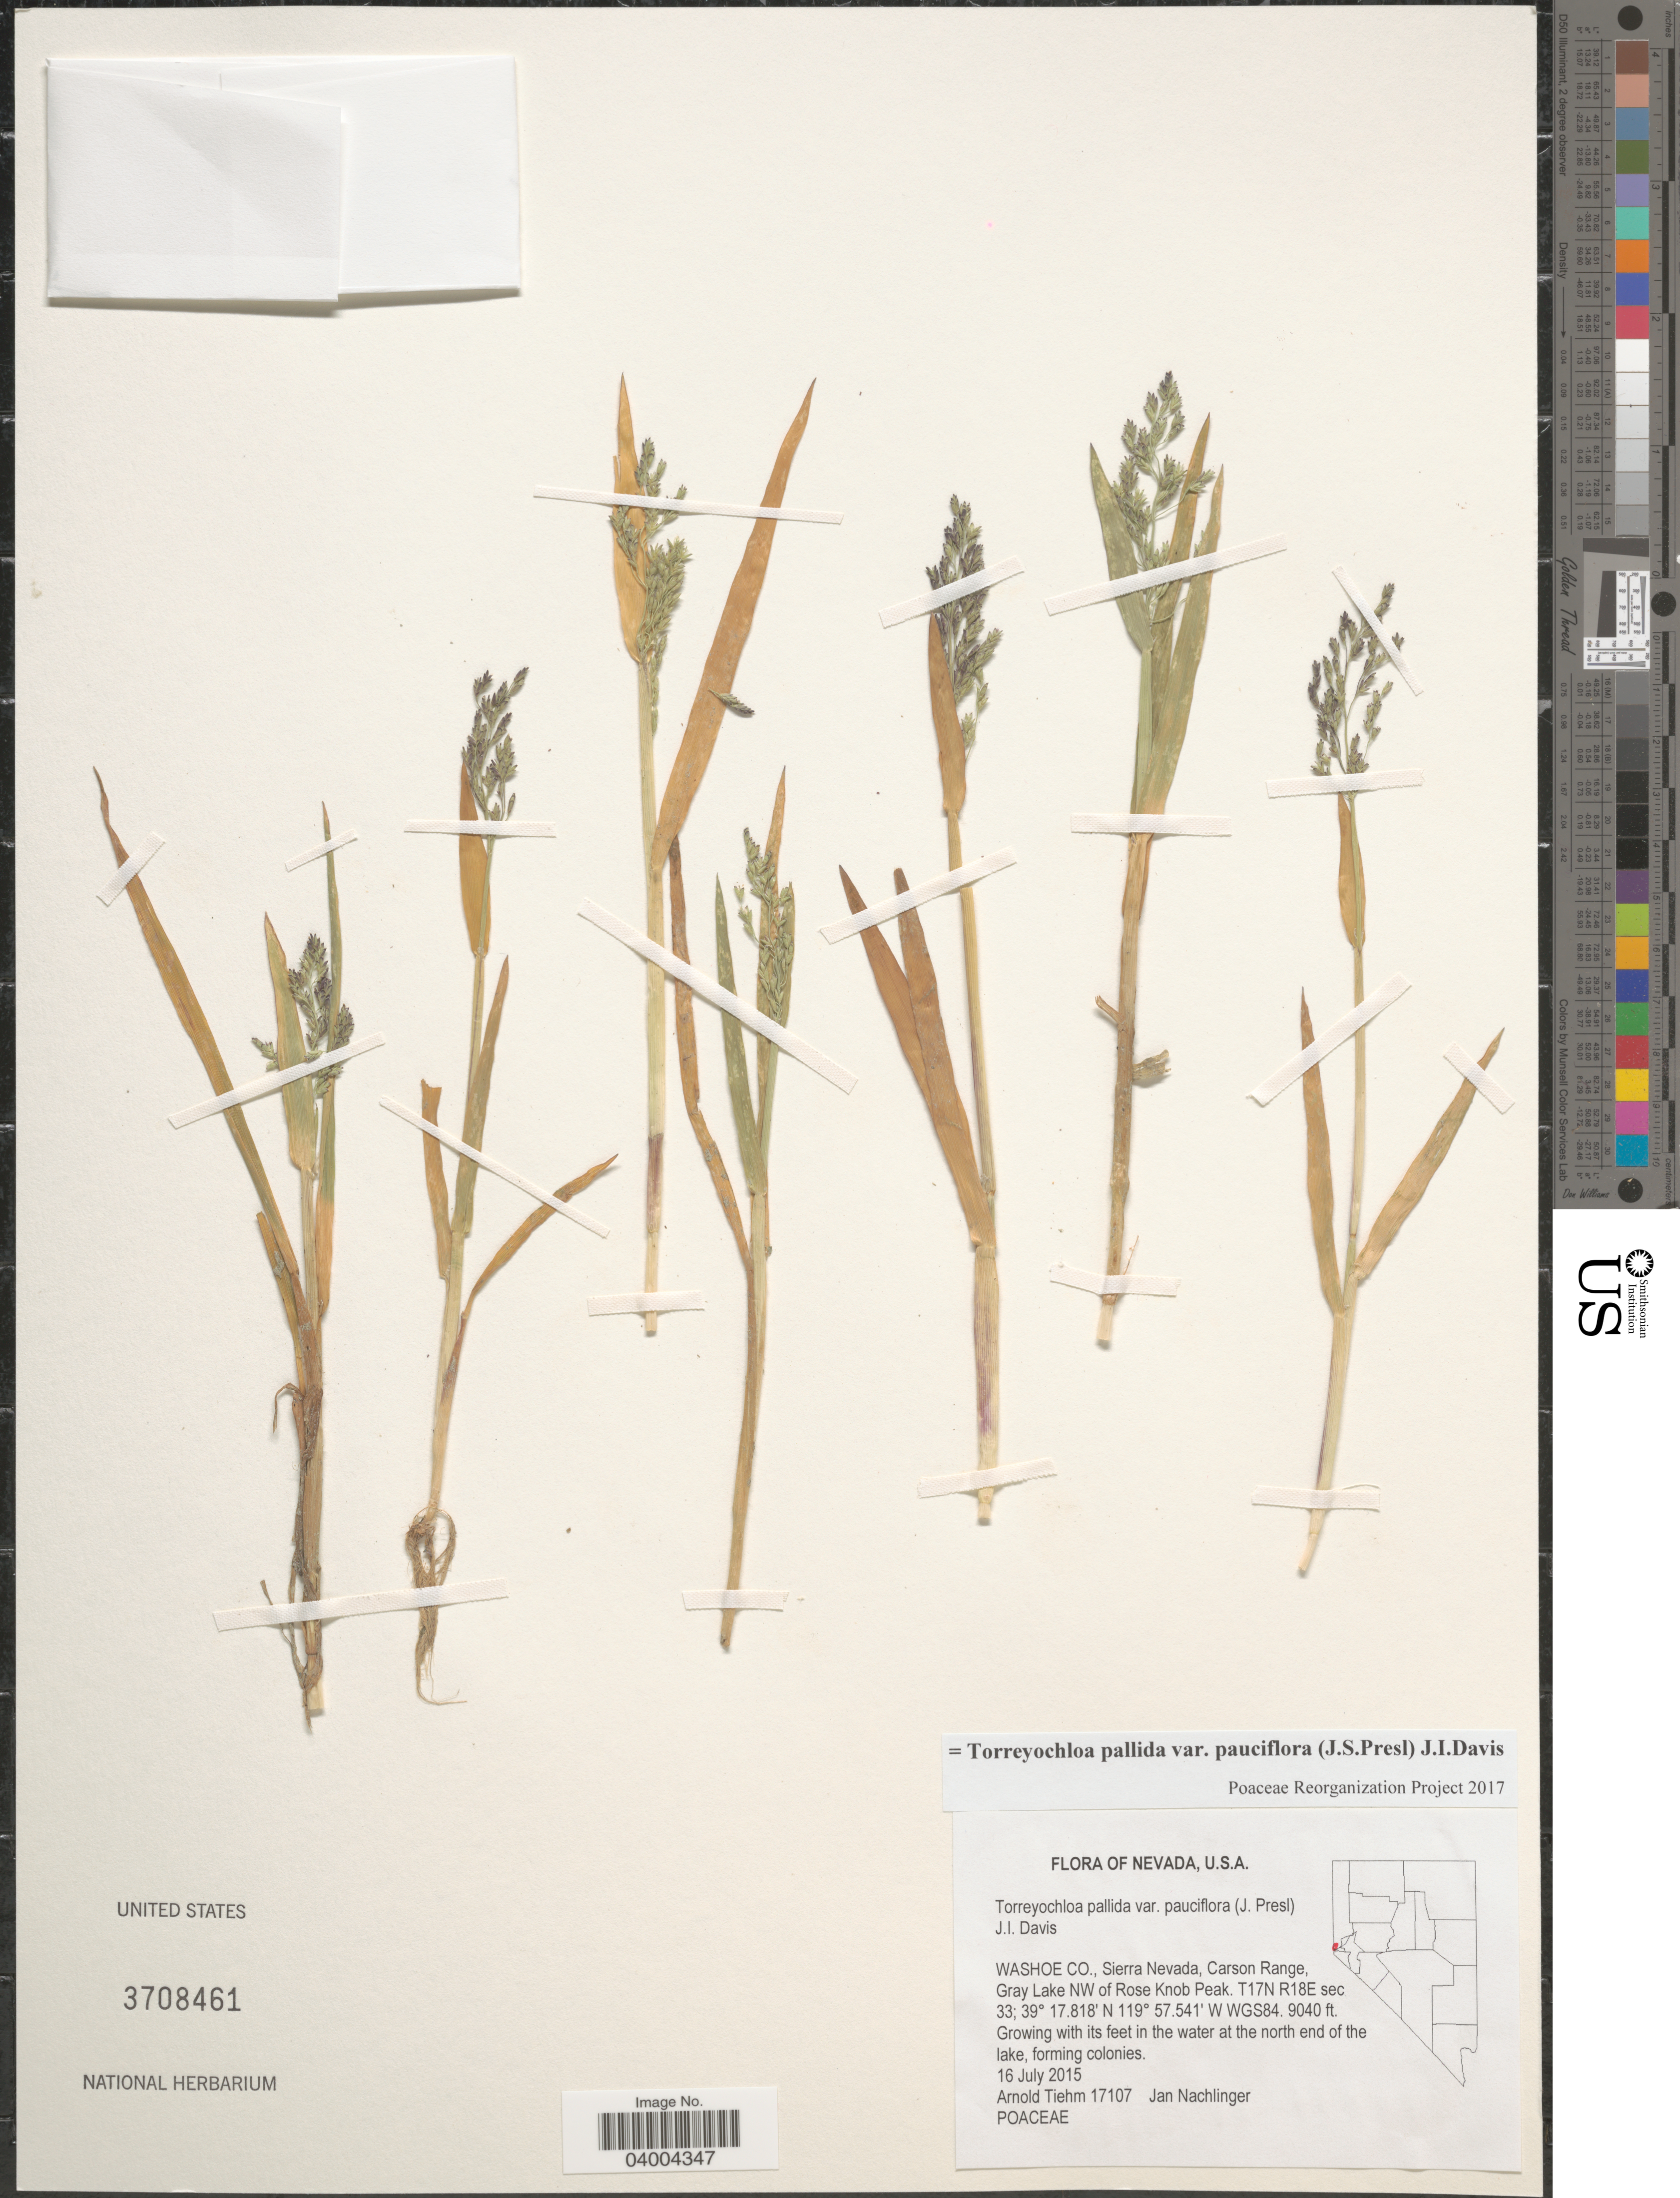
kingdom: Plantae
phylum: Tracheophyta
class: Liliopsida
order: Poales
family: Poaceae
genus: Torreyochloa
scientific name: Torreyochloa pallida var. pauciflora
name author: (J. Presl) J.I. Davis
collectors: A. Tiehm & J. Nachlinger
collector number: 17107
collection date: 2015-07-16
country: United States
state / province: Nevada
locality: Washoe Co., Sierra Nevada, Carson Range, Gray Lake NW of Rose Knob Peak. T17N R18E sec 33. WGS84. Growing with its feet in the water at the north end of the lake, forming colonies.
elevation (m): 2755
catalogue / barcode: US 3708461